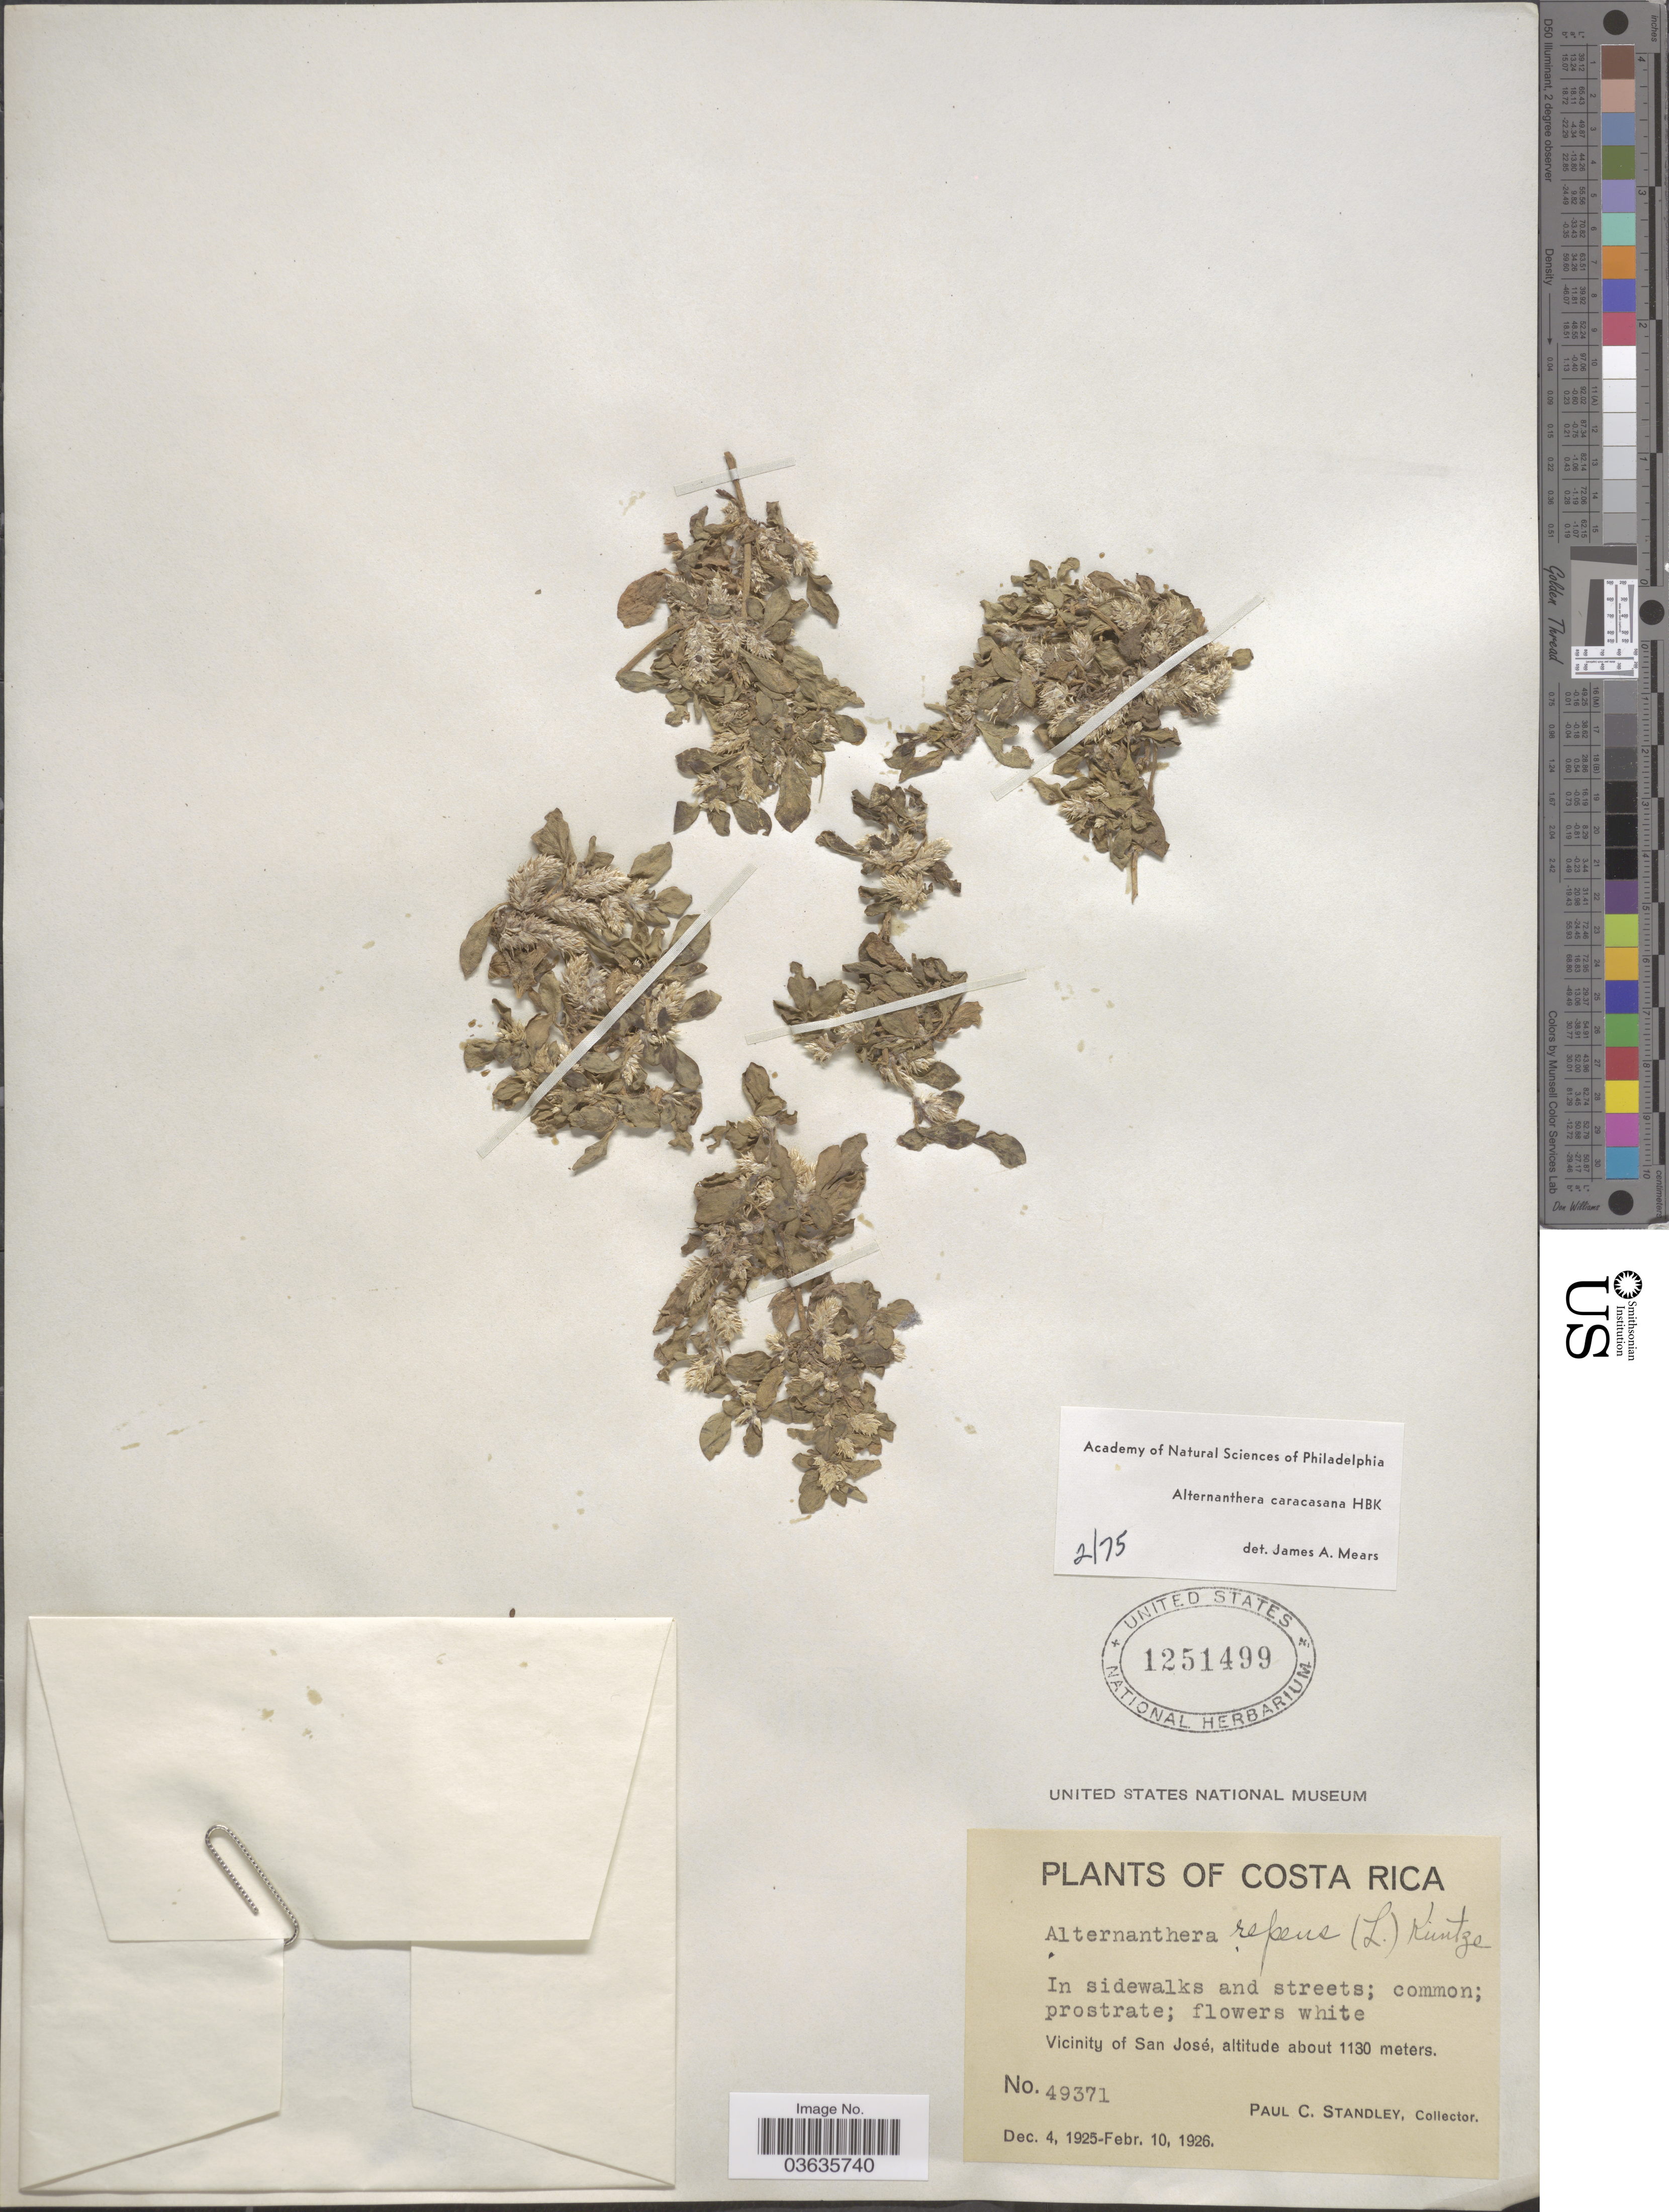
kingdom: Plantae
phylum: Tracheophyta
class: Magnoliopsida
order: Caryophyllales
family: Amaranthaceae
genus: Alternanthera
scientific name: Alternanthera caracasana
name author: Kunth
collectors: P. C. Standley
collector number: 49371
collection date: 1925-12-04/1926-02-10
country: Costa Rica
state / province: San José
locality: Vicinity of San José.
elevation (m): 1130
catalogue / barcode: US 1251499